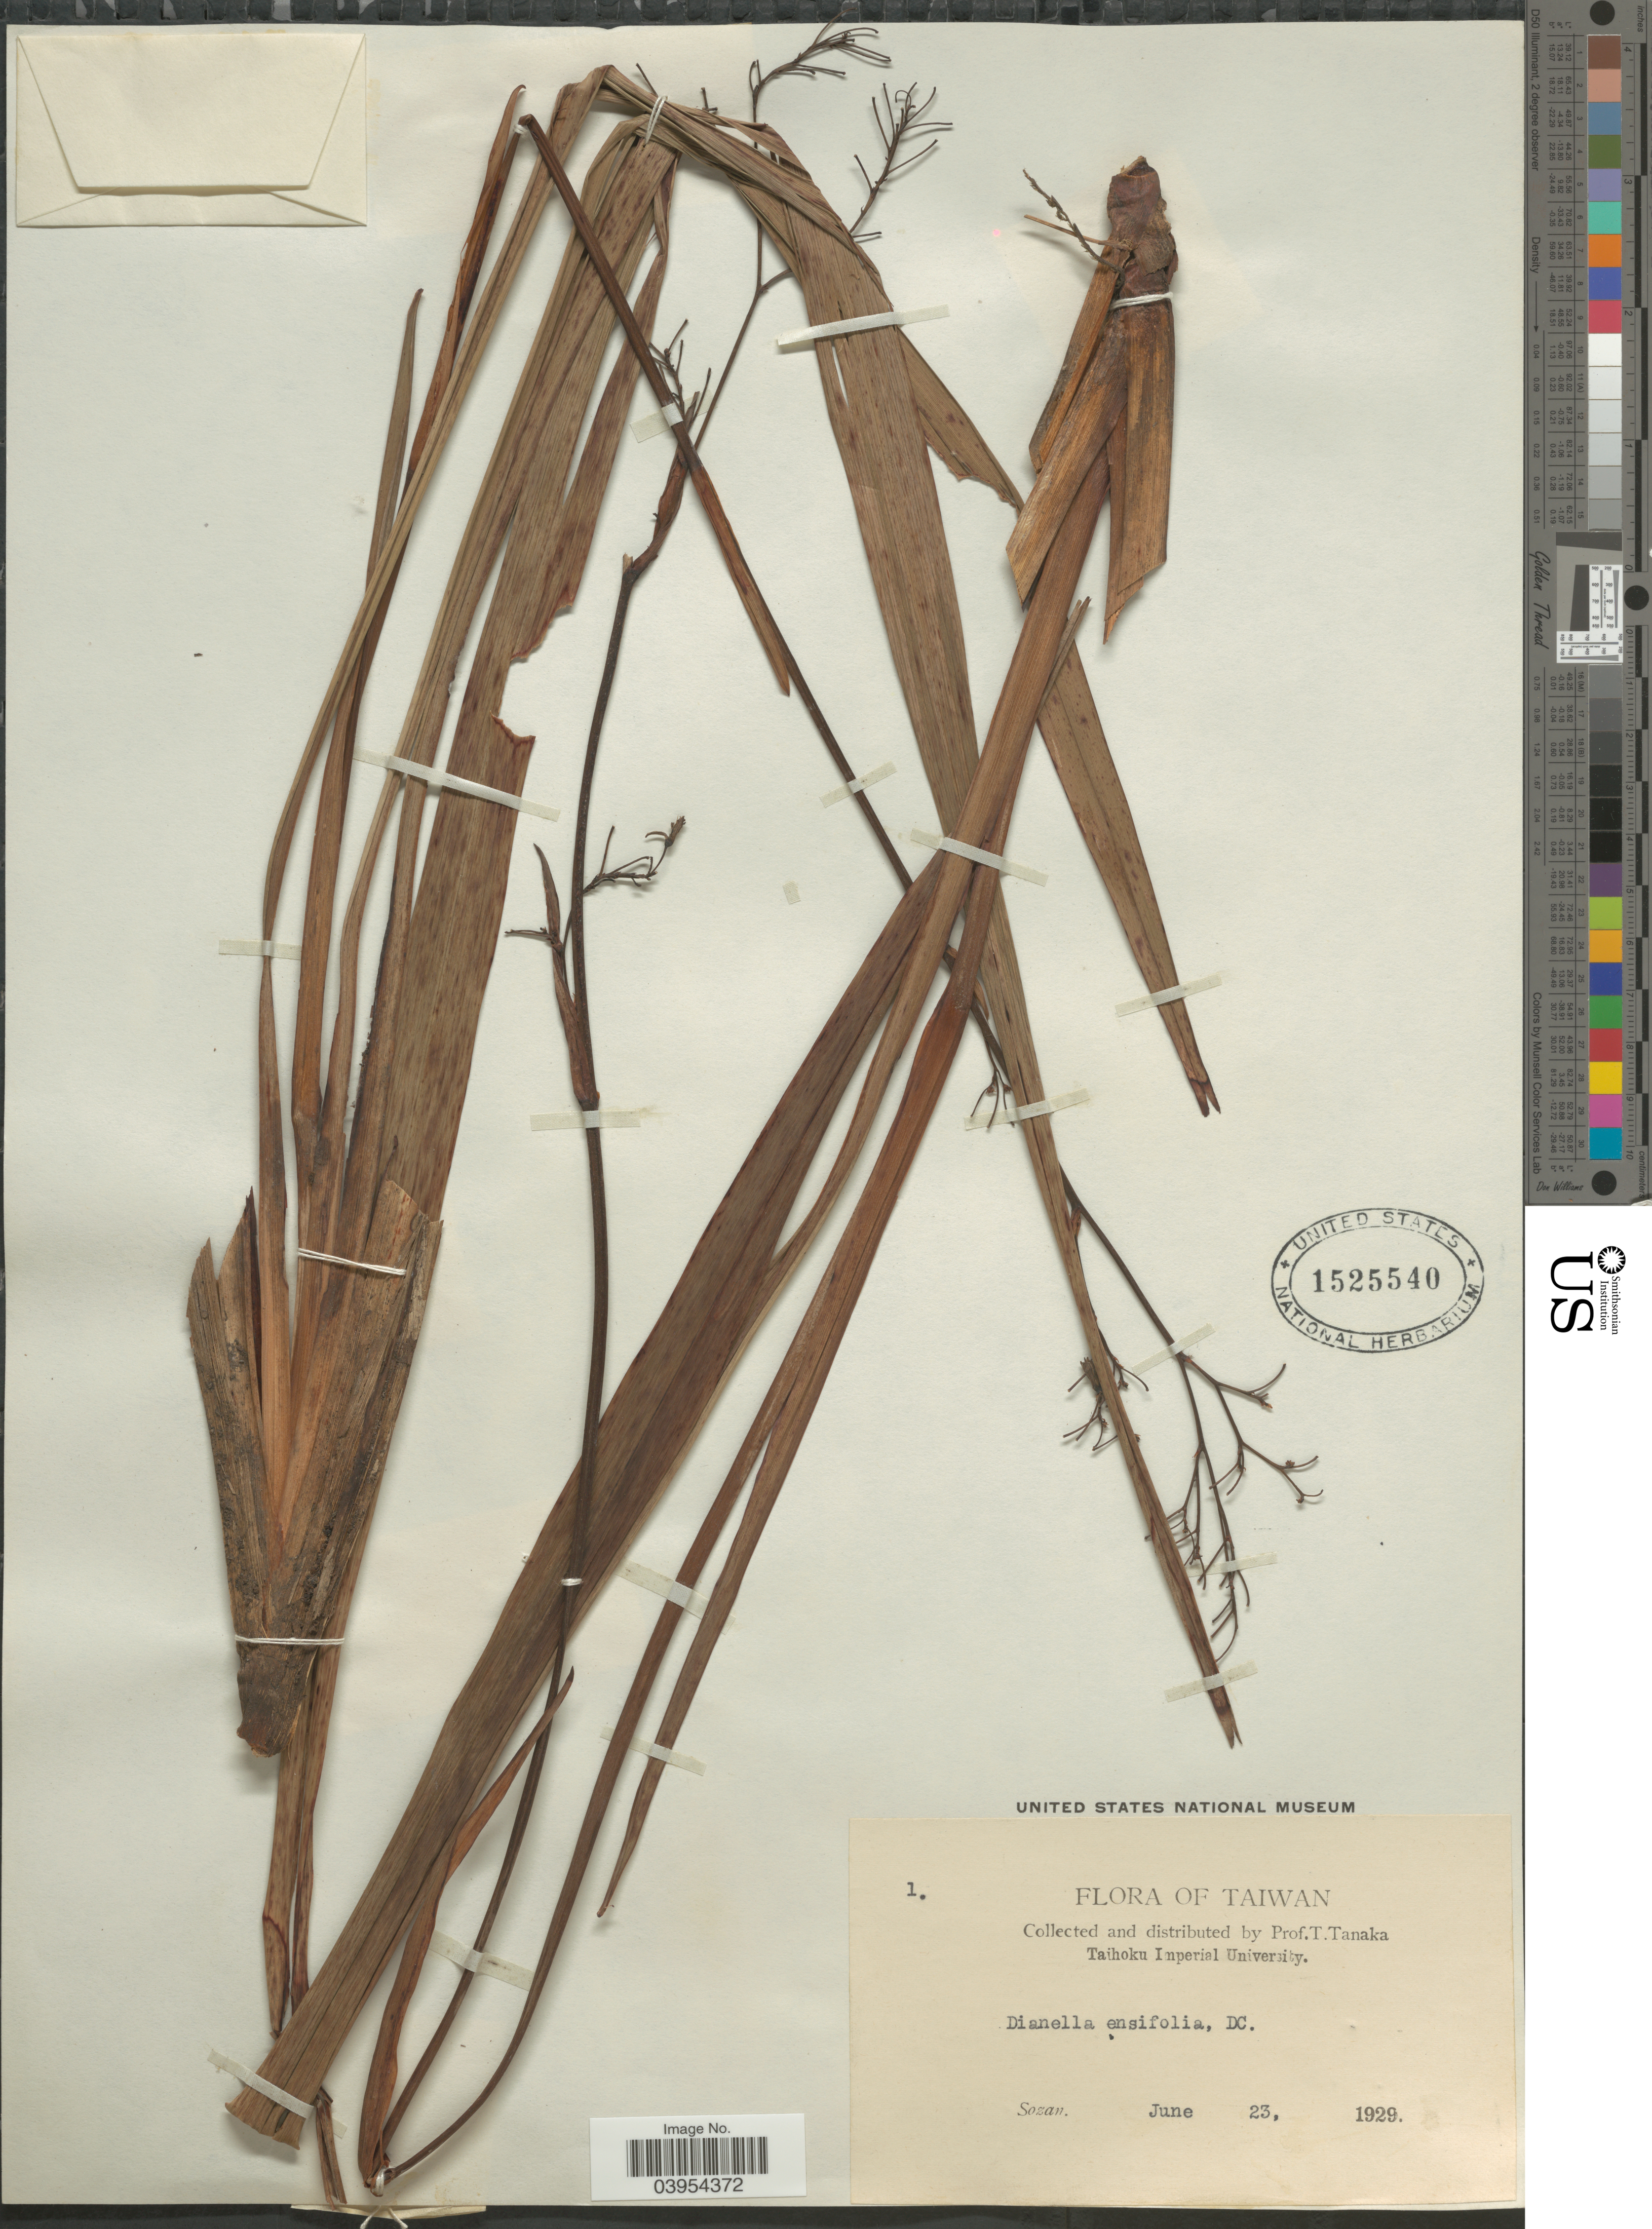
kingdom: Plantae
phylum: Tracheophyta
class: Liliopsida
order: Asparagales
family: Asphodelaceae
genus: Dianella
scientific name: Dianella ensifolia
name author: (L.) DC.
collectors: T. Tanaka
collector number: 1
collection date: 1929-06-23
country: Taiwan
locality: Sozan.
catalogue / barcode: US 1525540